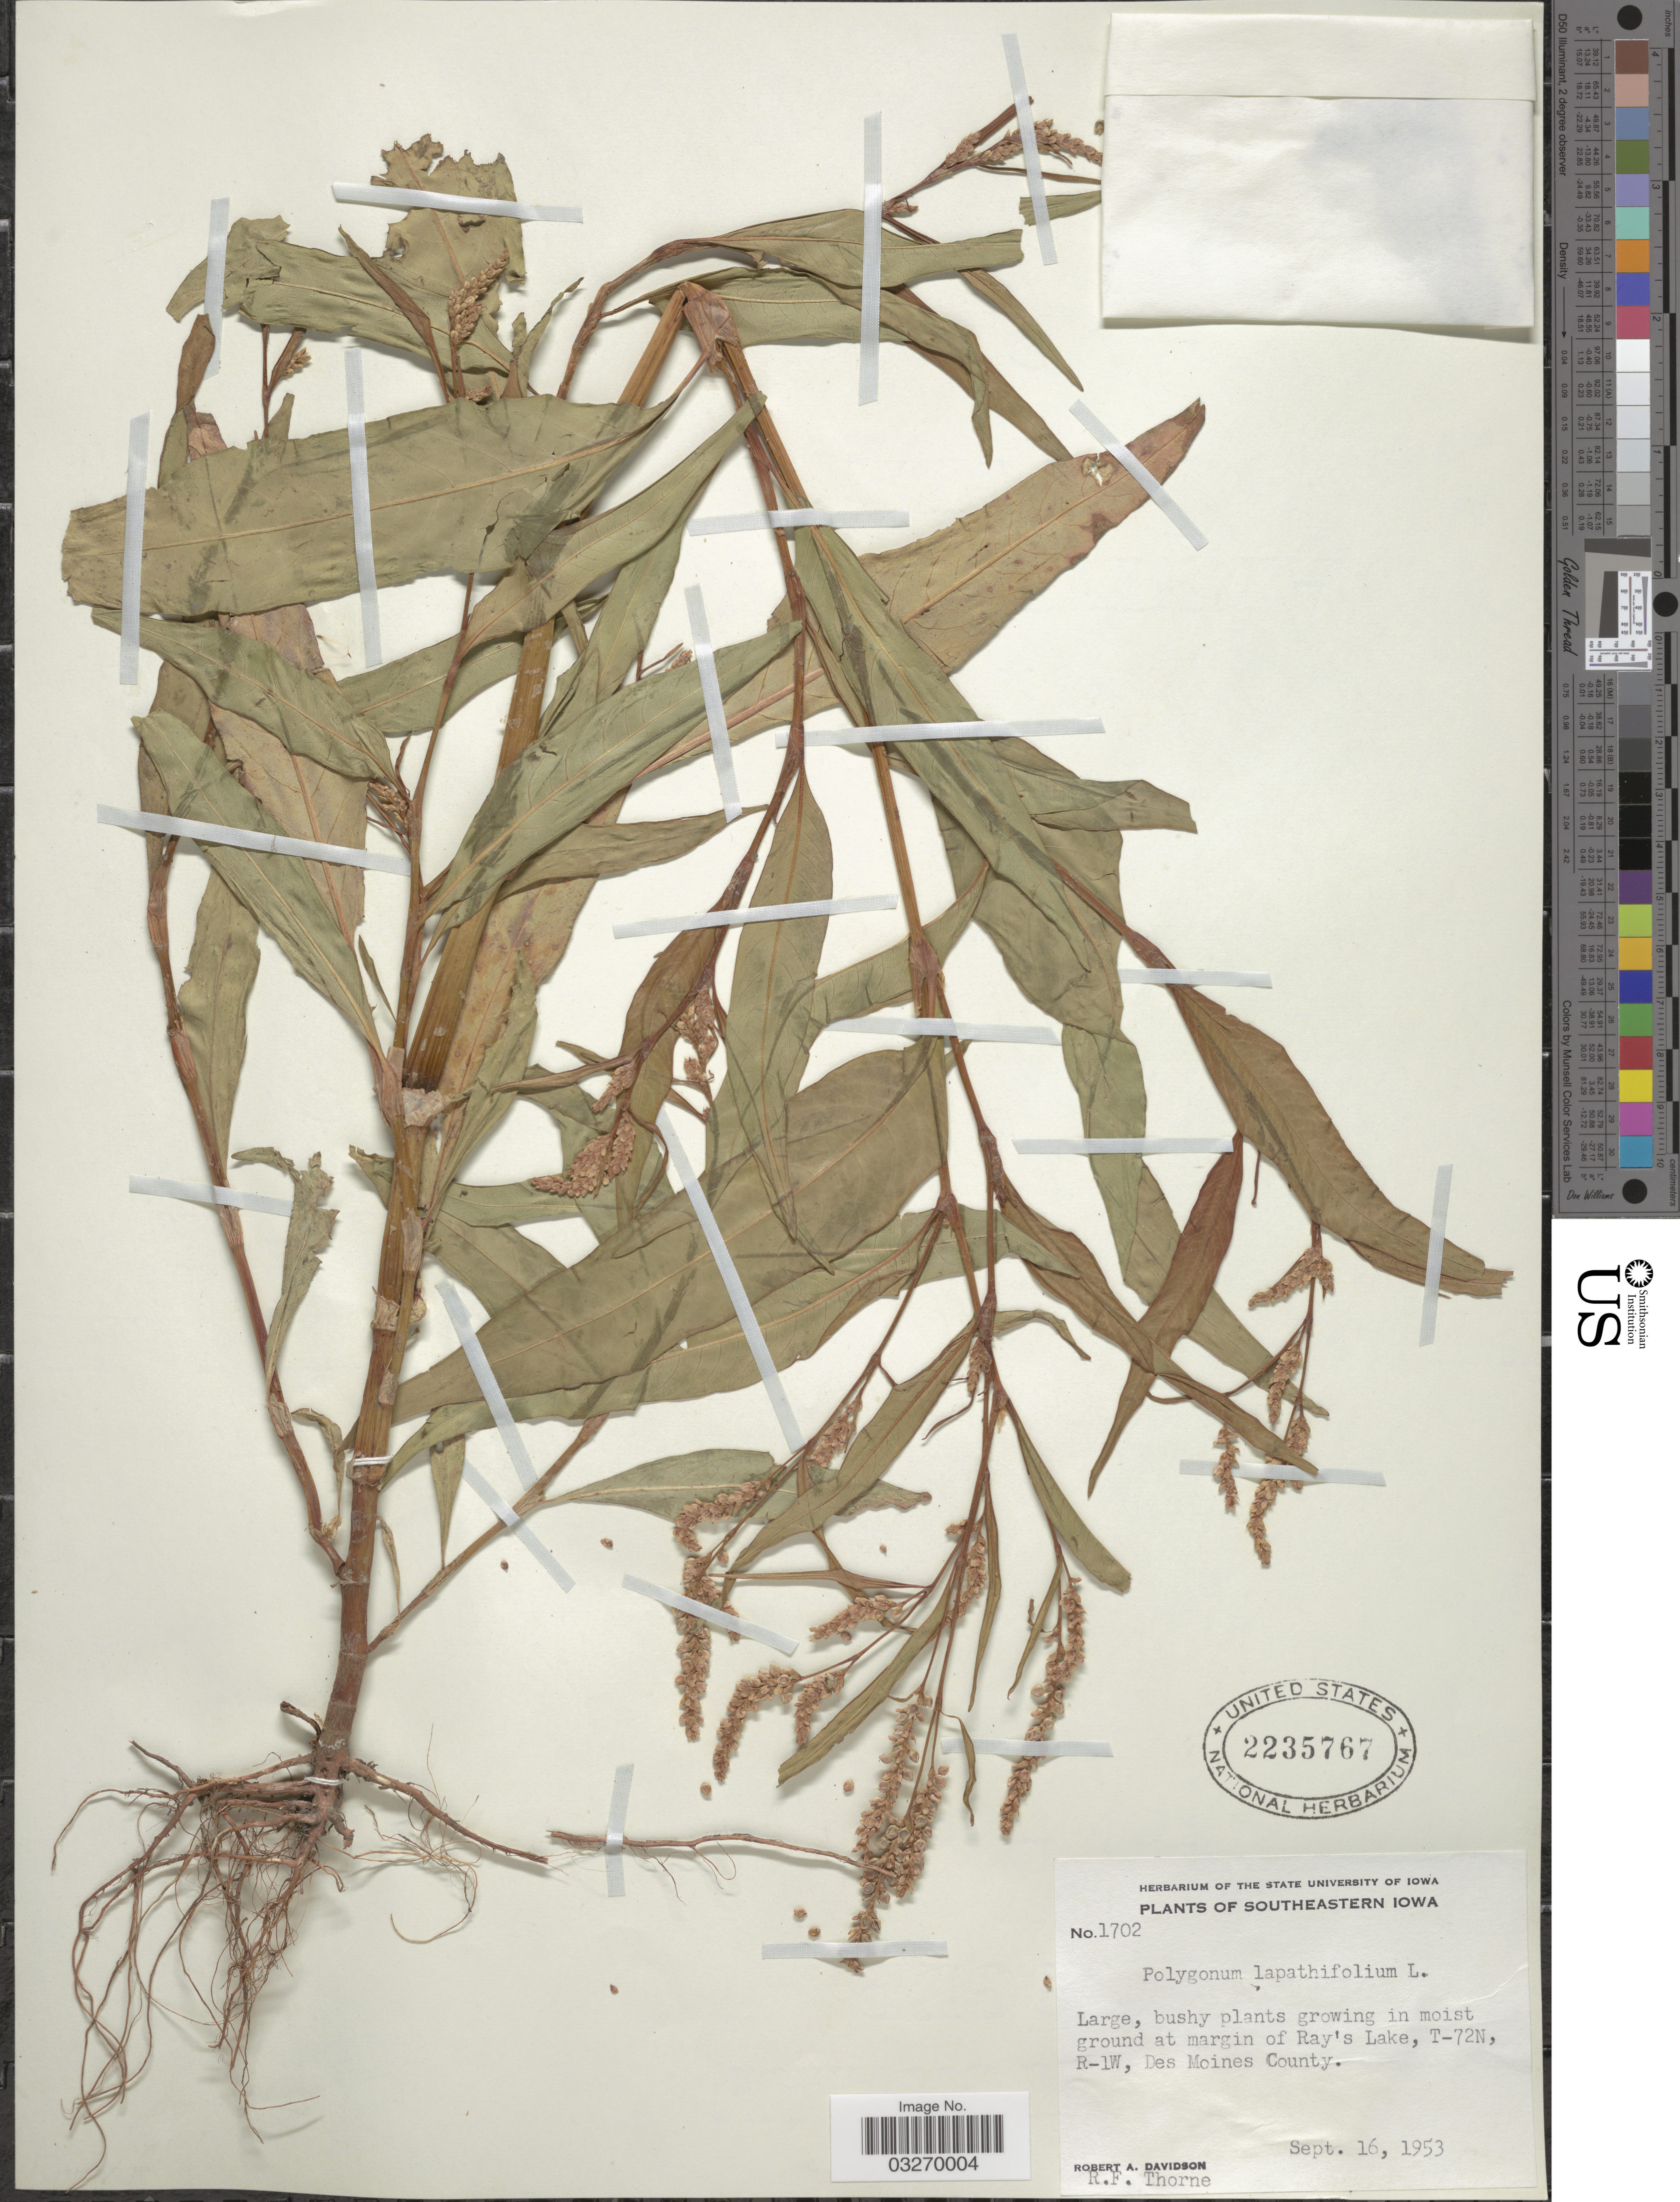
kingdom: Plantae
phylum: Tracheophyta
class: Magnoliopsida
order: Caryophyllales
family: Polygonaceae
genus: Persicaria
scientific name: Persicaria lapathifolia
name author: (L.) Delarbre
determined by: Atha, D. E.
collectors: R. A. Davidson & R. Thorne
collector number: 1702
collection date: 1953-09-16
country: United States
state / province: Iowa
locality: Southeastern Iowa. Bushy plants growing in moist ground at margin of Ray's Lake, T-72N, R-1W, Des Moines County.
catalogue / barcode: US 2235767